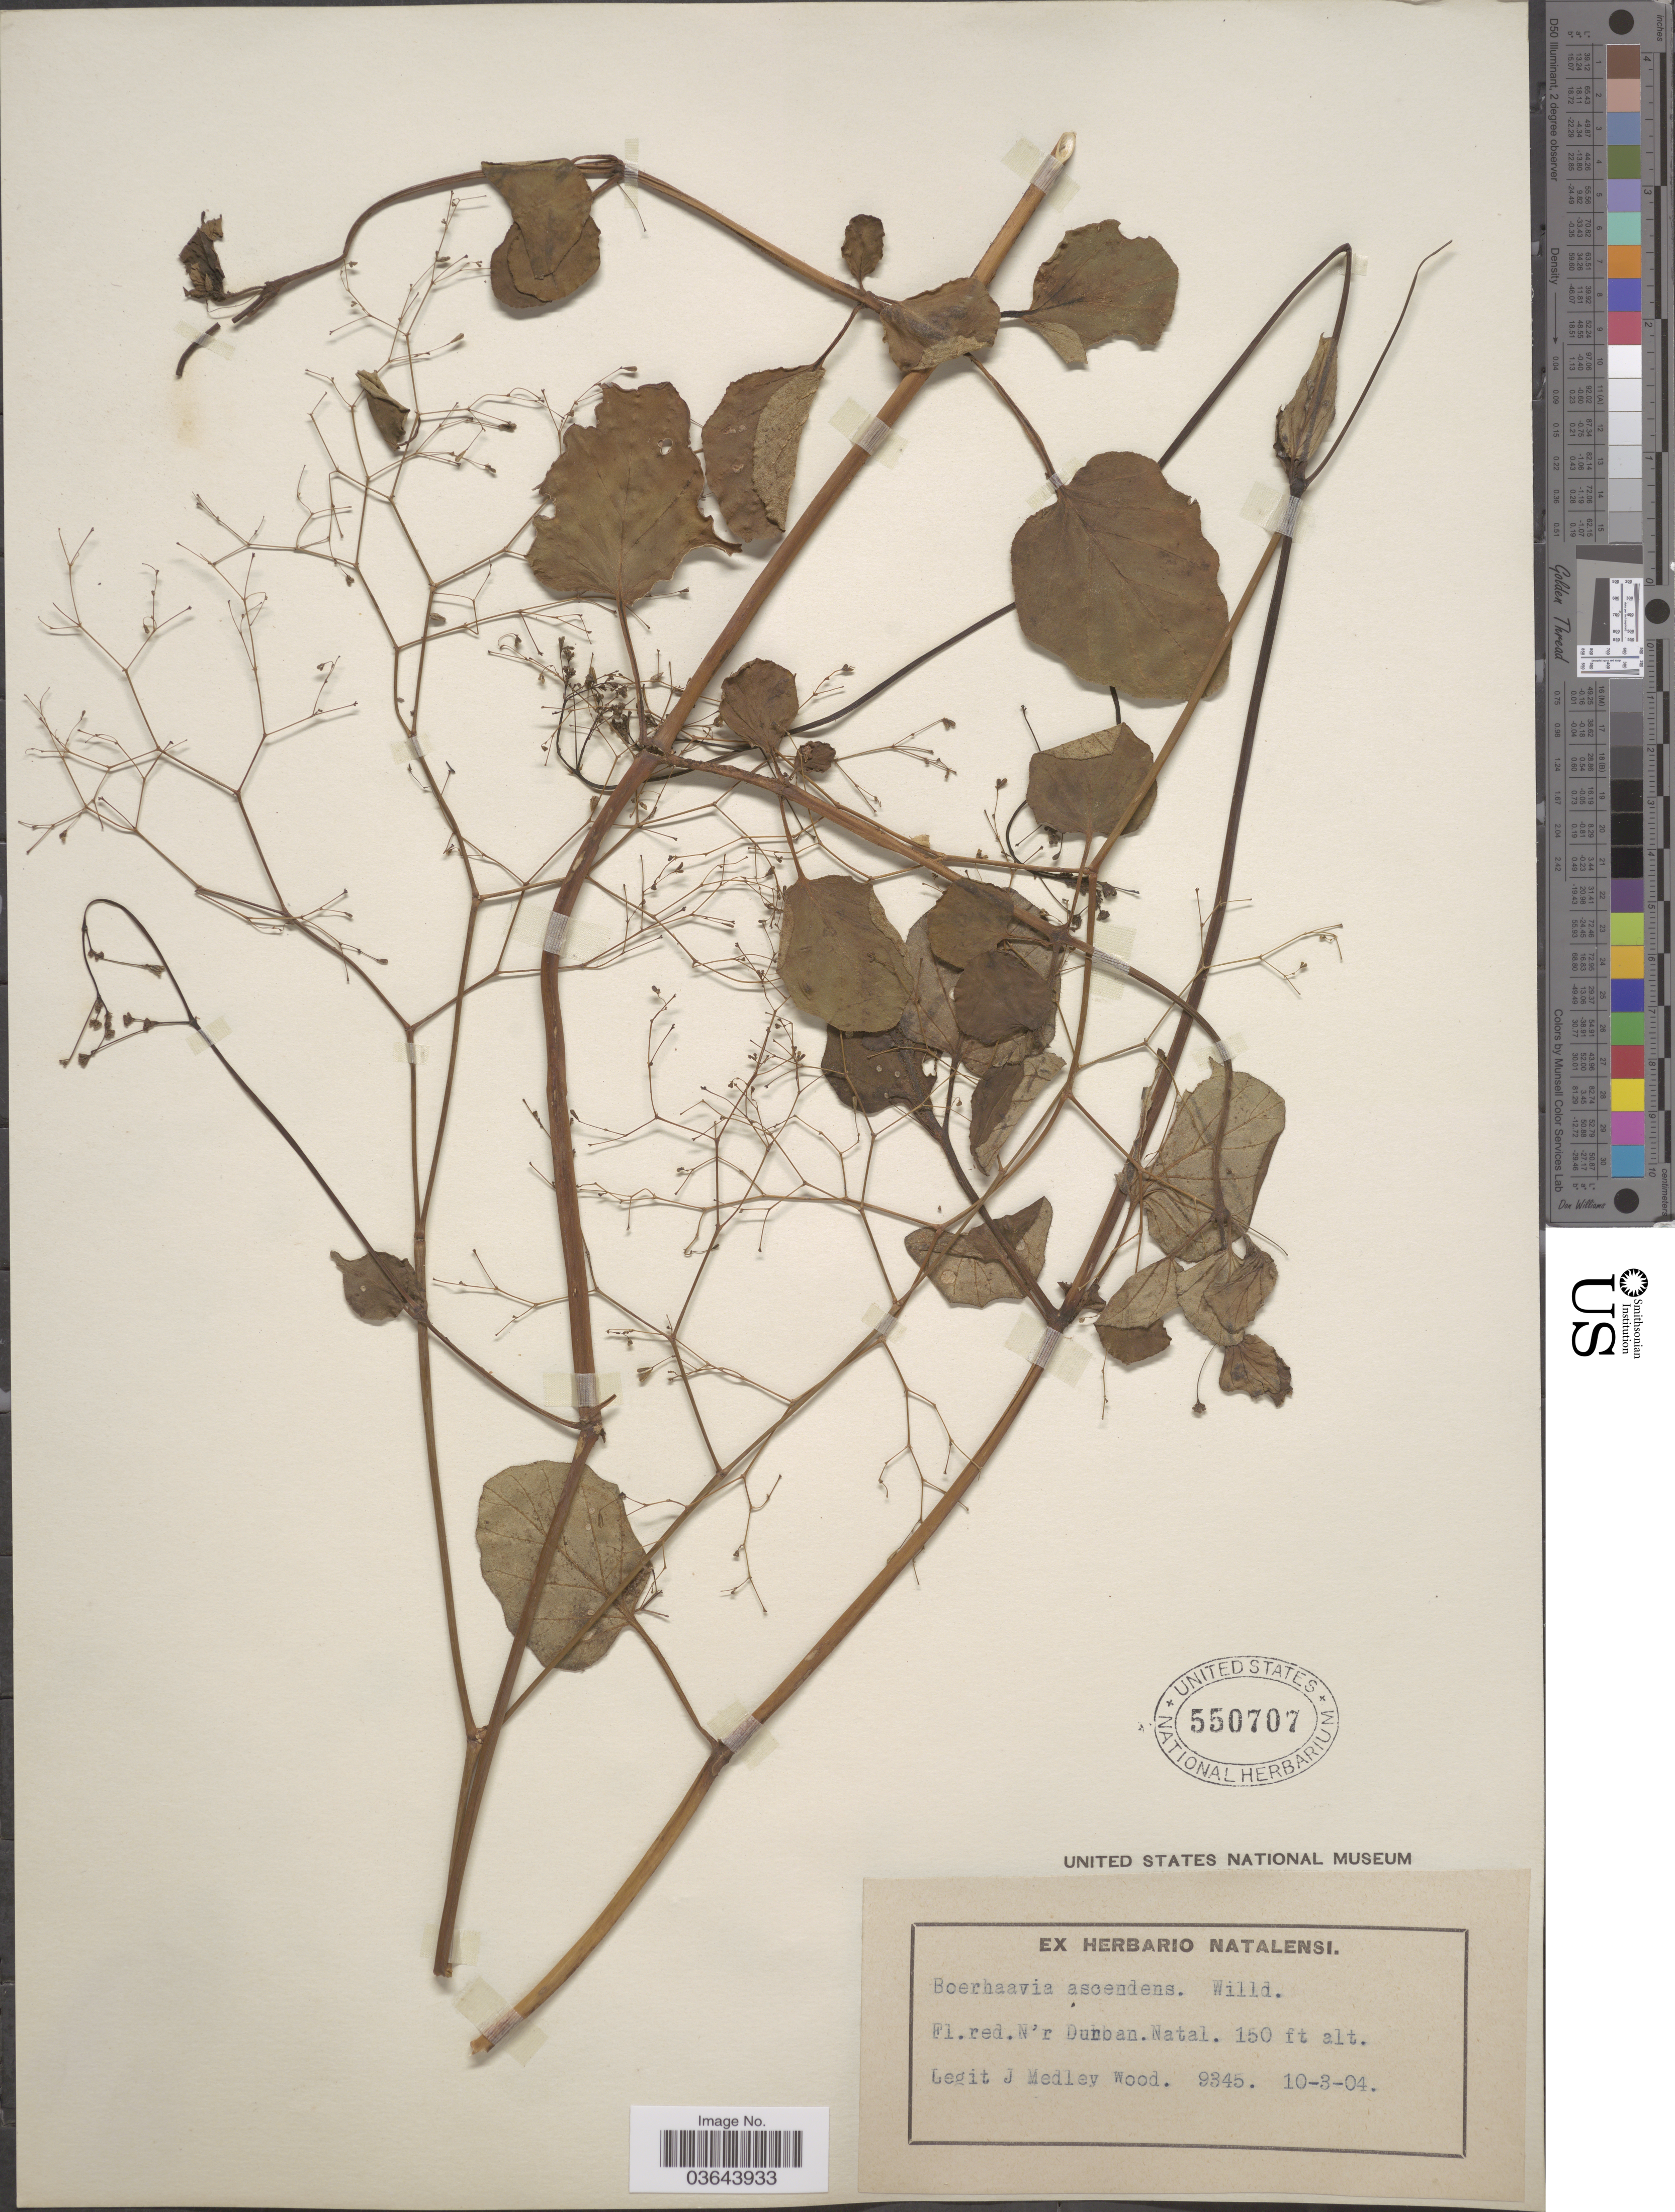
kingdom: Plantae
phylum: Tracheophyta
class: Magnoliopsida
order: Caryophyllales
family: Nyctaginaceae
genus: Boerhavia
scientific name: Boerhavia adscendens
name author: Willd.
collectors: J. Medley Wood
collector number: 9345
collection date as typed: Transcribed d/m/y: 10/3/4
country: South Africa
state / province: KwaZulu-Natal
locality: N'r Durban. Natal.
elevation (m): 46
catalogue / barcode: US 550707